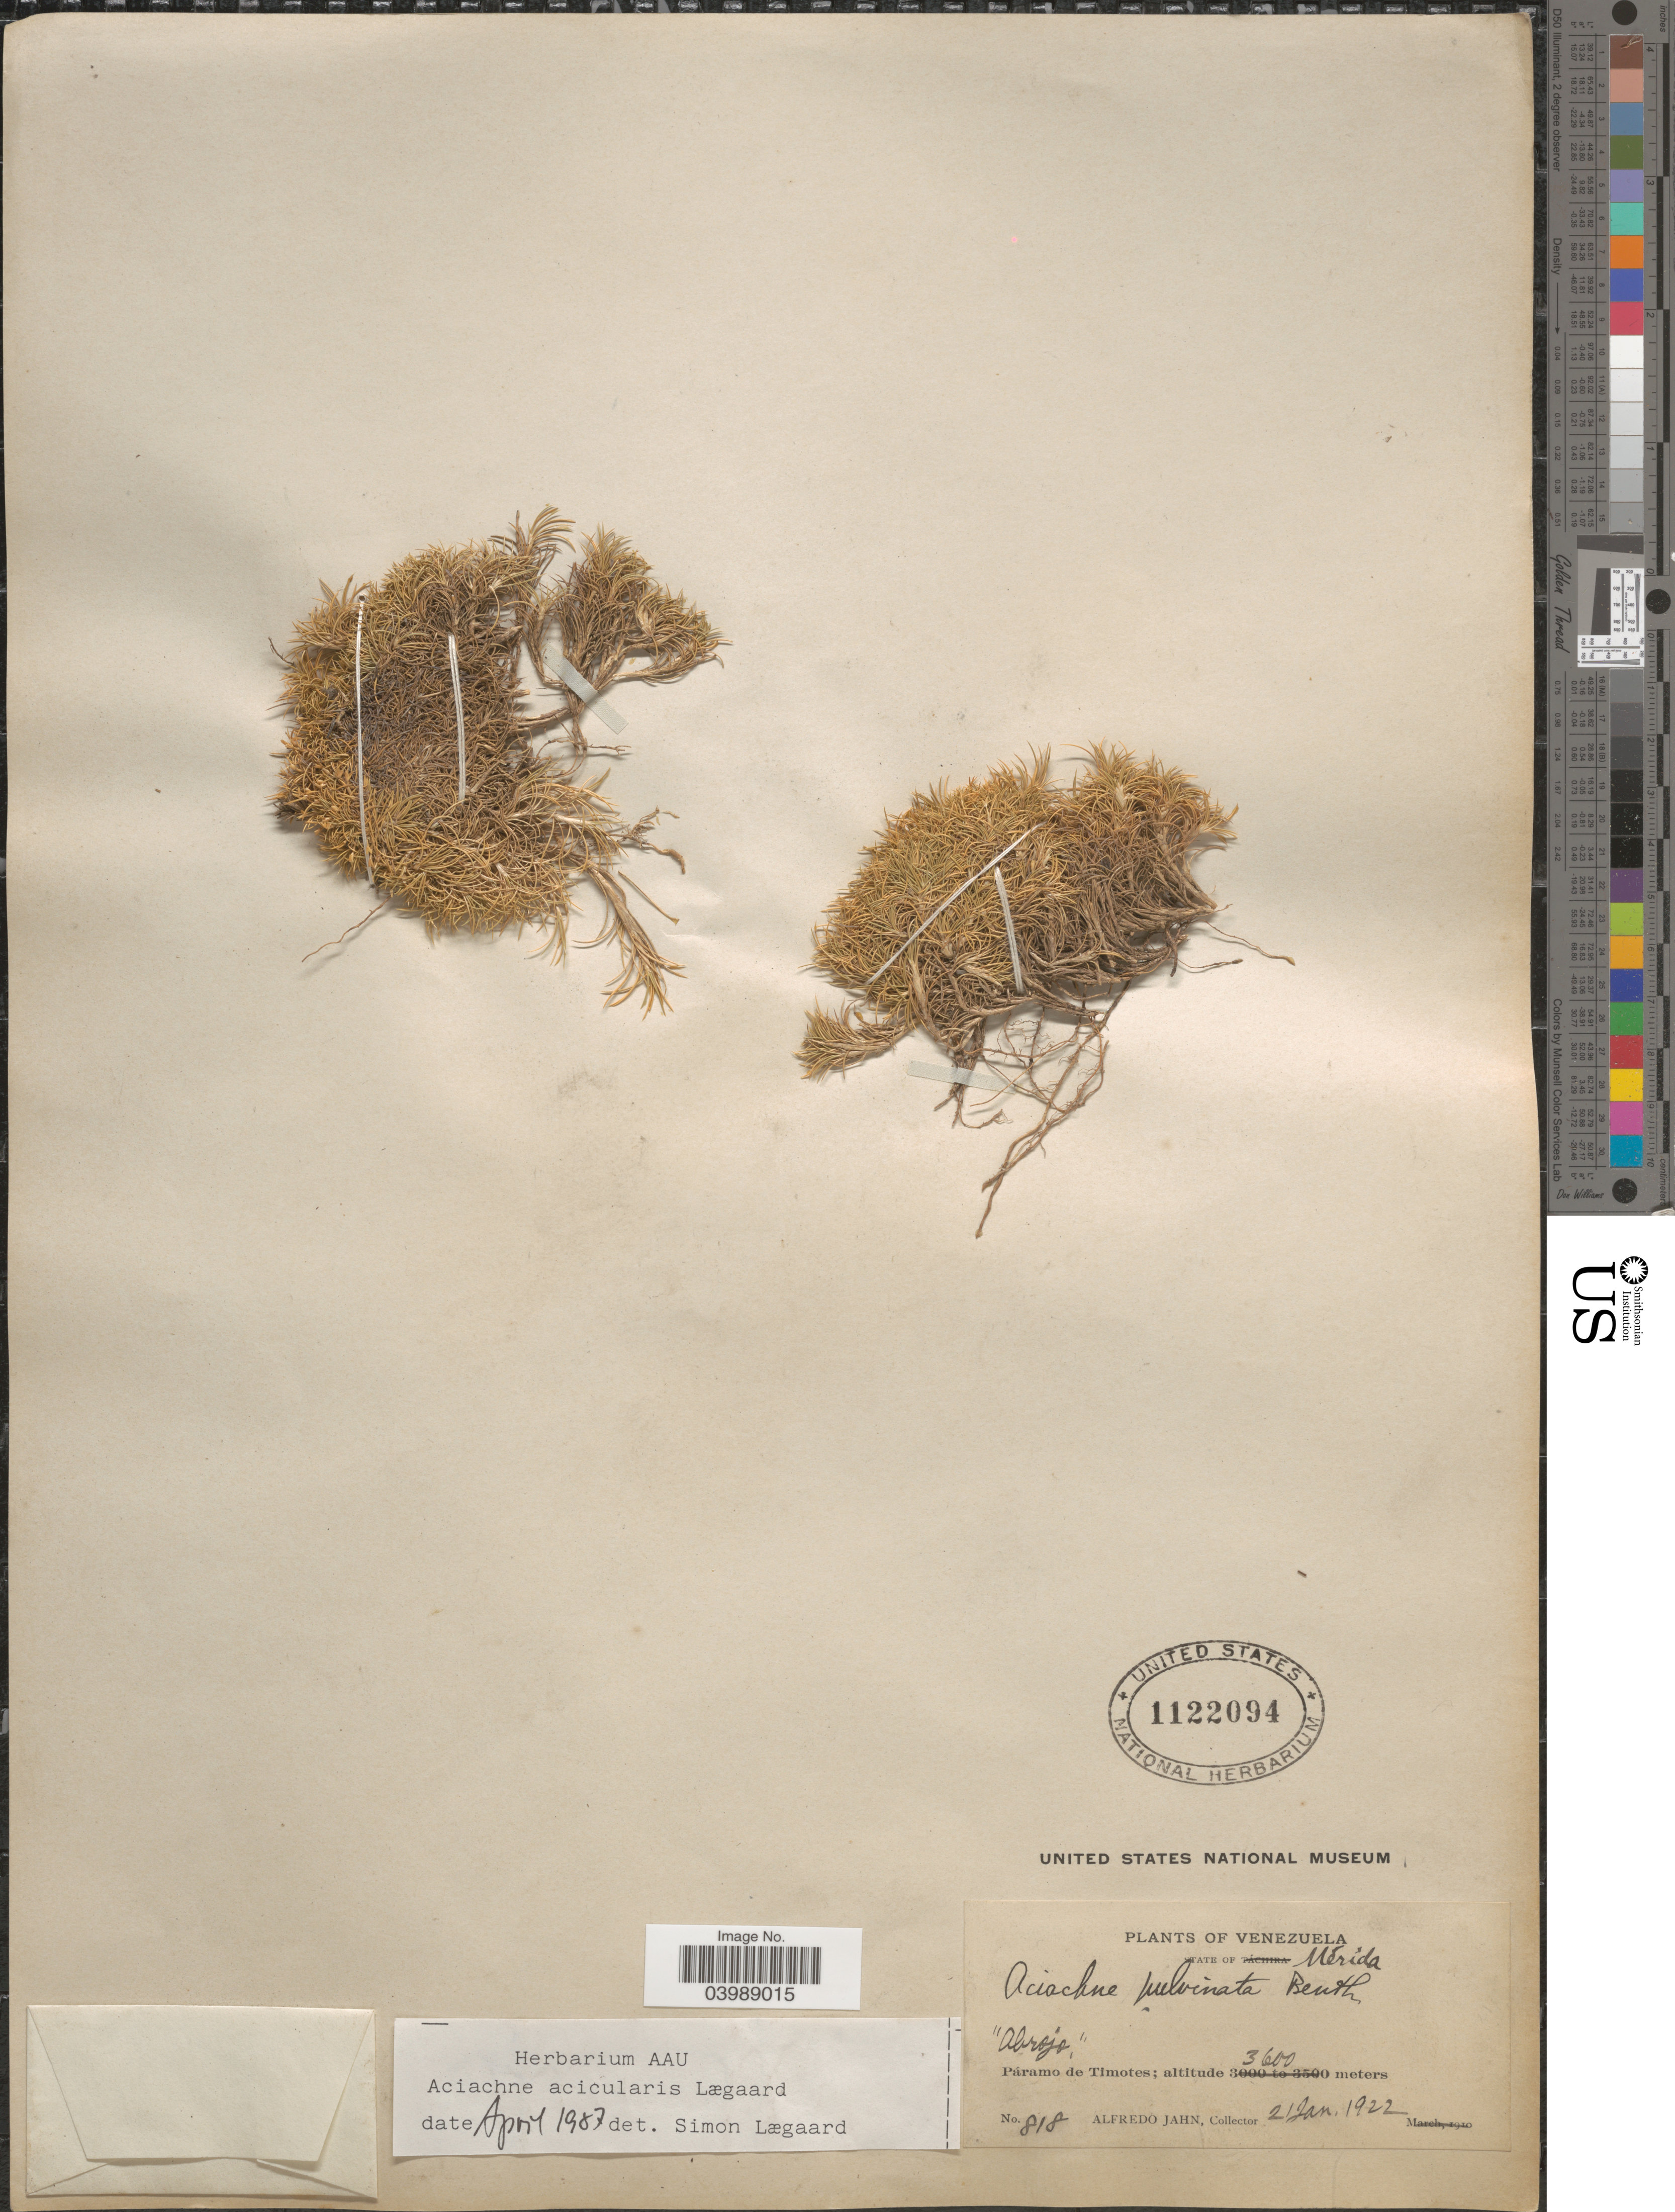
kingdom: Plantae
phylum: Tracheophyta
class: Liliopsida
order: Poales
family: Poaceae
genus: Aciachne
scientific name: Aciachne acicularis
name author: Lægaard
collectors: A. Jahn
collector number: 818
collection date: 1922-01-21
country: Venezuela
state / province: Merida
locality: Páramo de Timotes.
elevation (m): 3600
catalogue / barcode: US 1122094